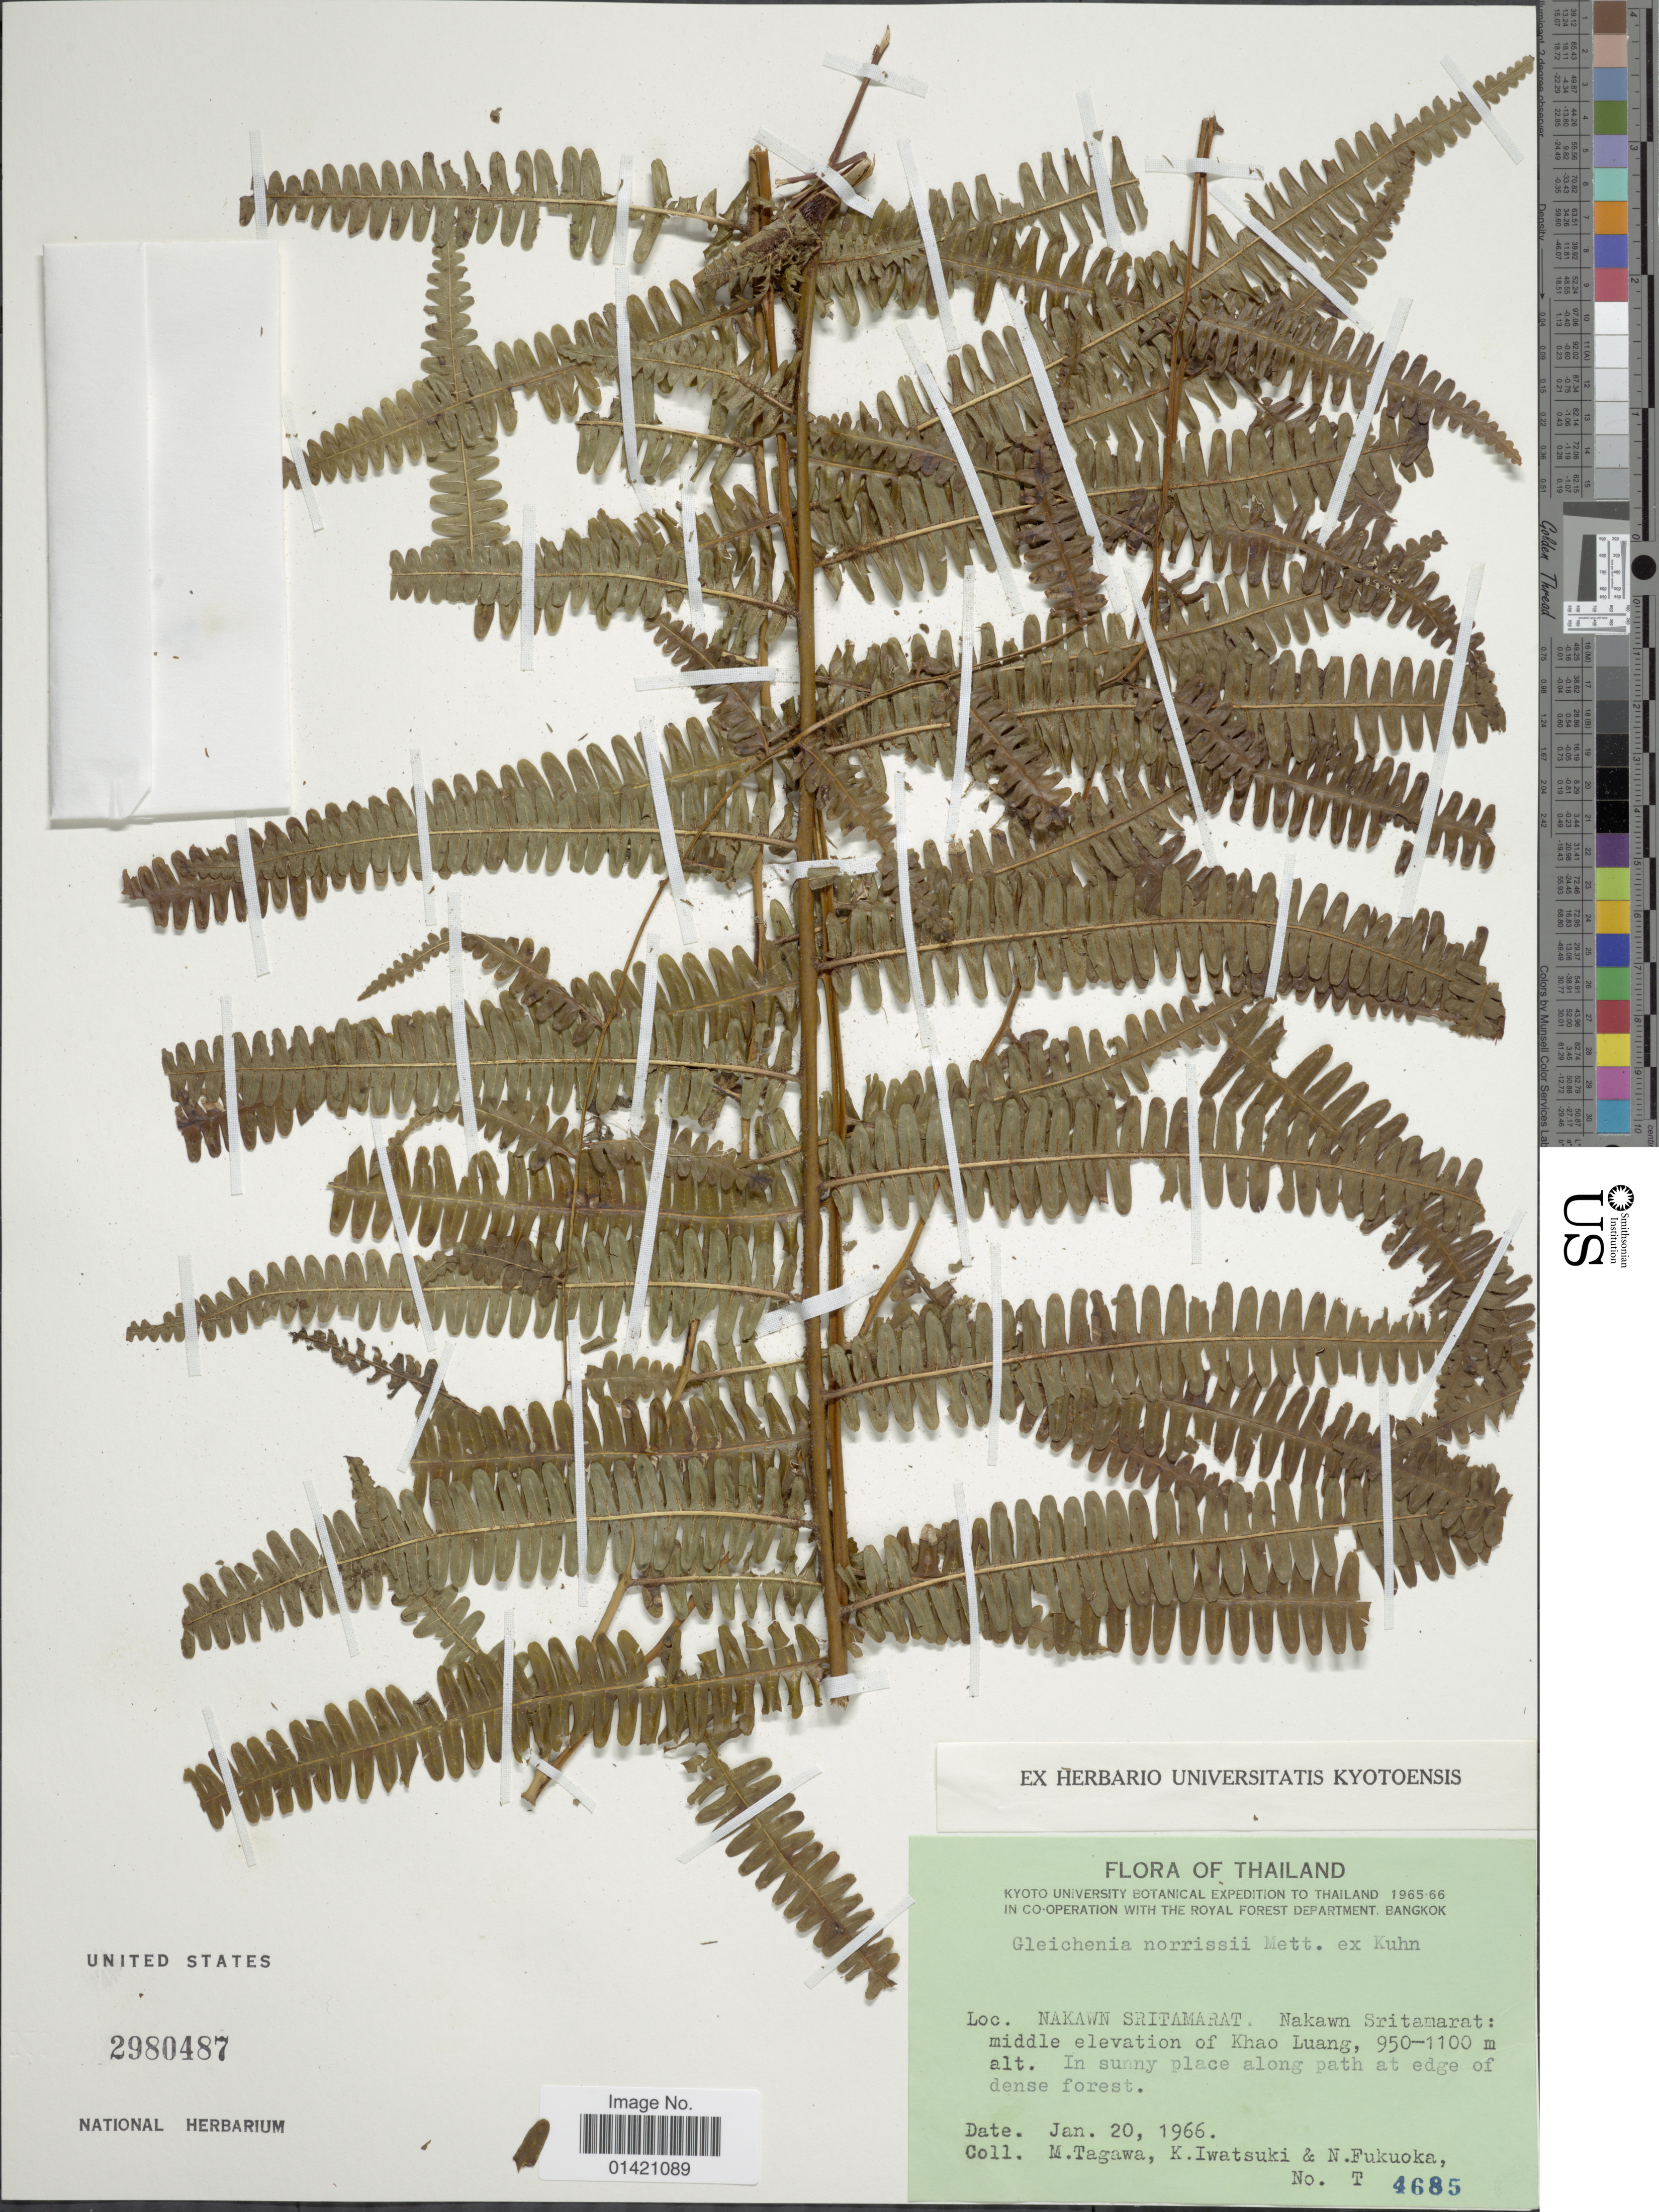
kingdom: Plantae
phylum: Tracheophyta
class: Polypodiopsida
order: Gleicheniales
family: Gleicheniaceae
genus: Diplopterygium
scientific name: Diplopterygium norrisii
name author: (Mett. ex Kuhn) Nakai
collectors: M. Tagawa, K. Iwatsuki & N. Fukuoka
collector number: T4685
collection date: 1966-01-20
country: Thailand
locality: Nakawn Sritaramat: middle elevation of Khao Luang.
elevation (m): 950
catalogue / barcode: US 2980487